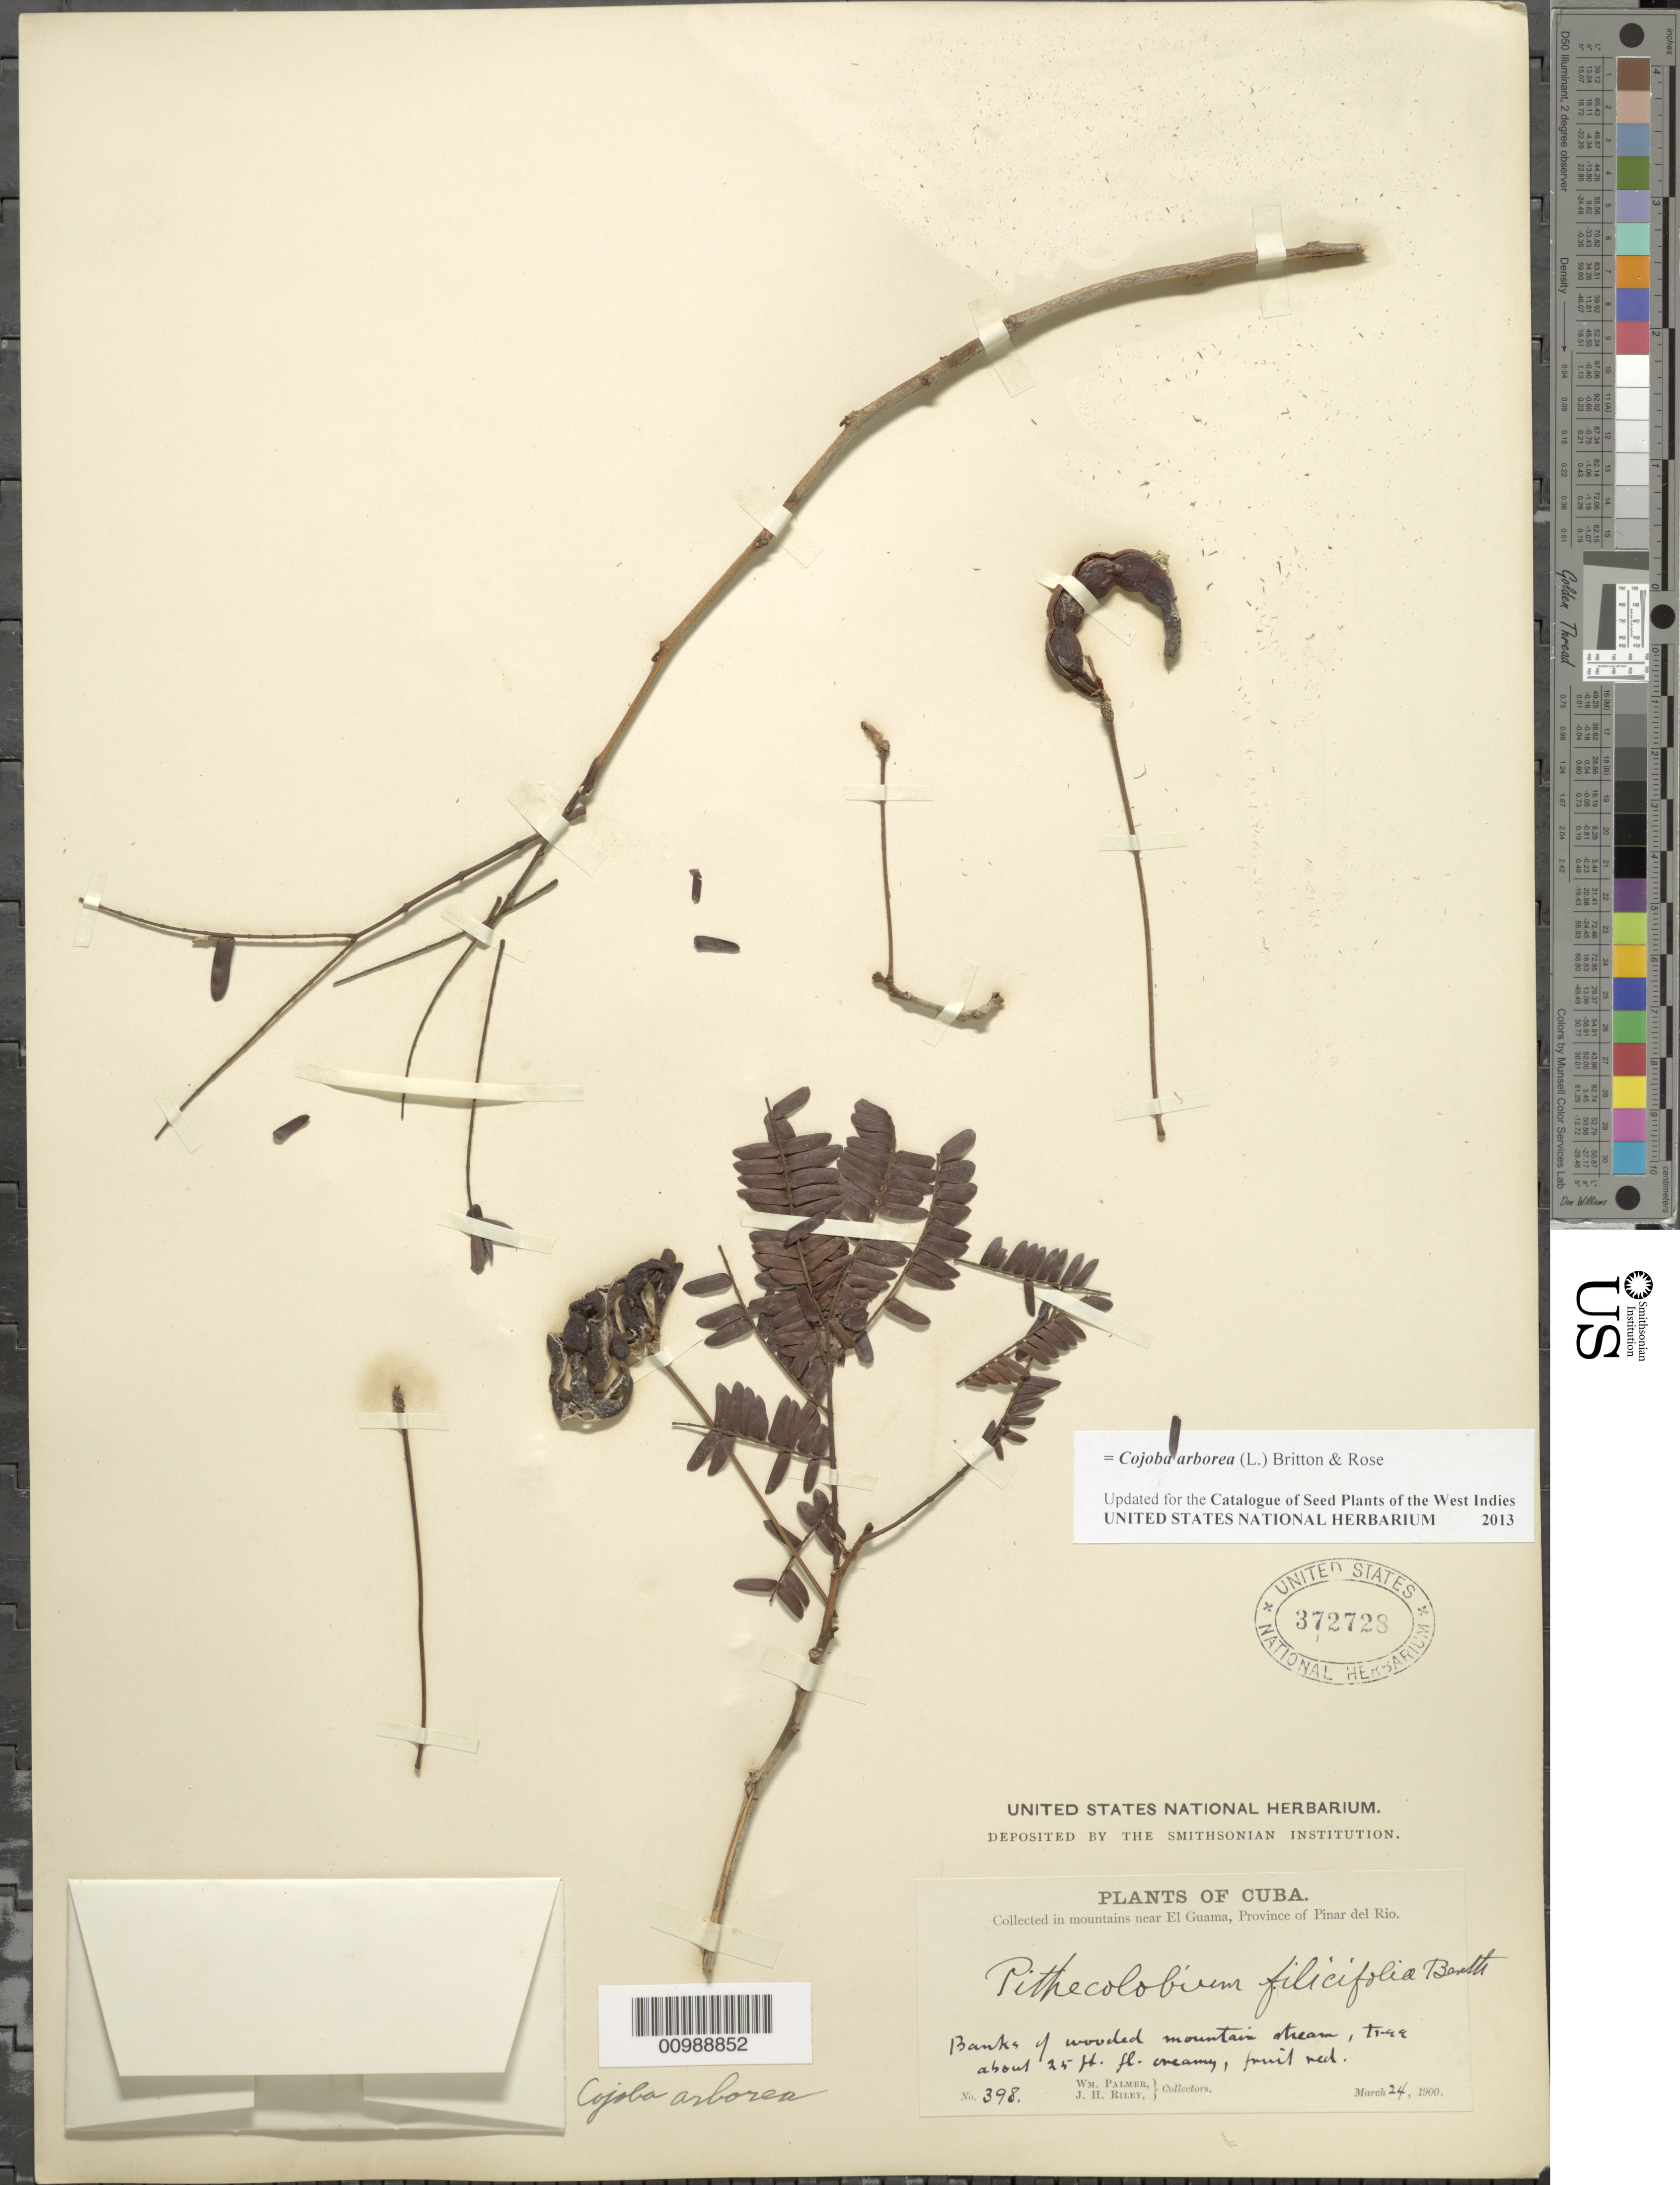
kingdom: Plantae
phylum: Tracheophyta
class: Magnoliopsida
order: Fabales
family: Fabaceae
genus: Cojoba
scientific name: Cojoba arborea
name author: (L.) Britton & Rose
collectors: W. Palmer & J. H. Riley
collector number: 398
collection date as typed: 24 Mar 1900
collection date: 1900-03-24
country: Cuba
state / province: Pinar del Rio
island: Cuba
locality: Mountains near El Guama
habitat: Banks of wooded mountain stream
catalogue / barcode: US 372728